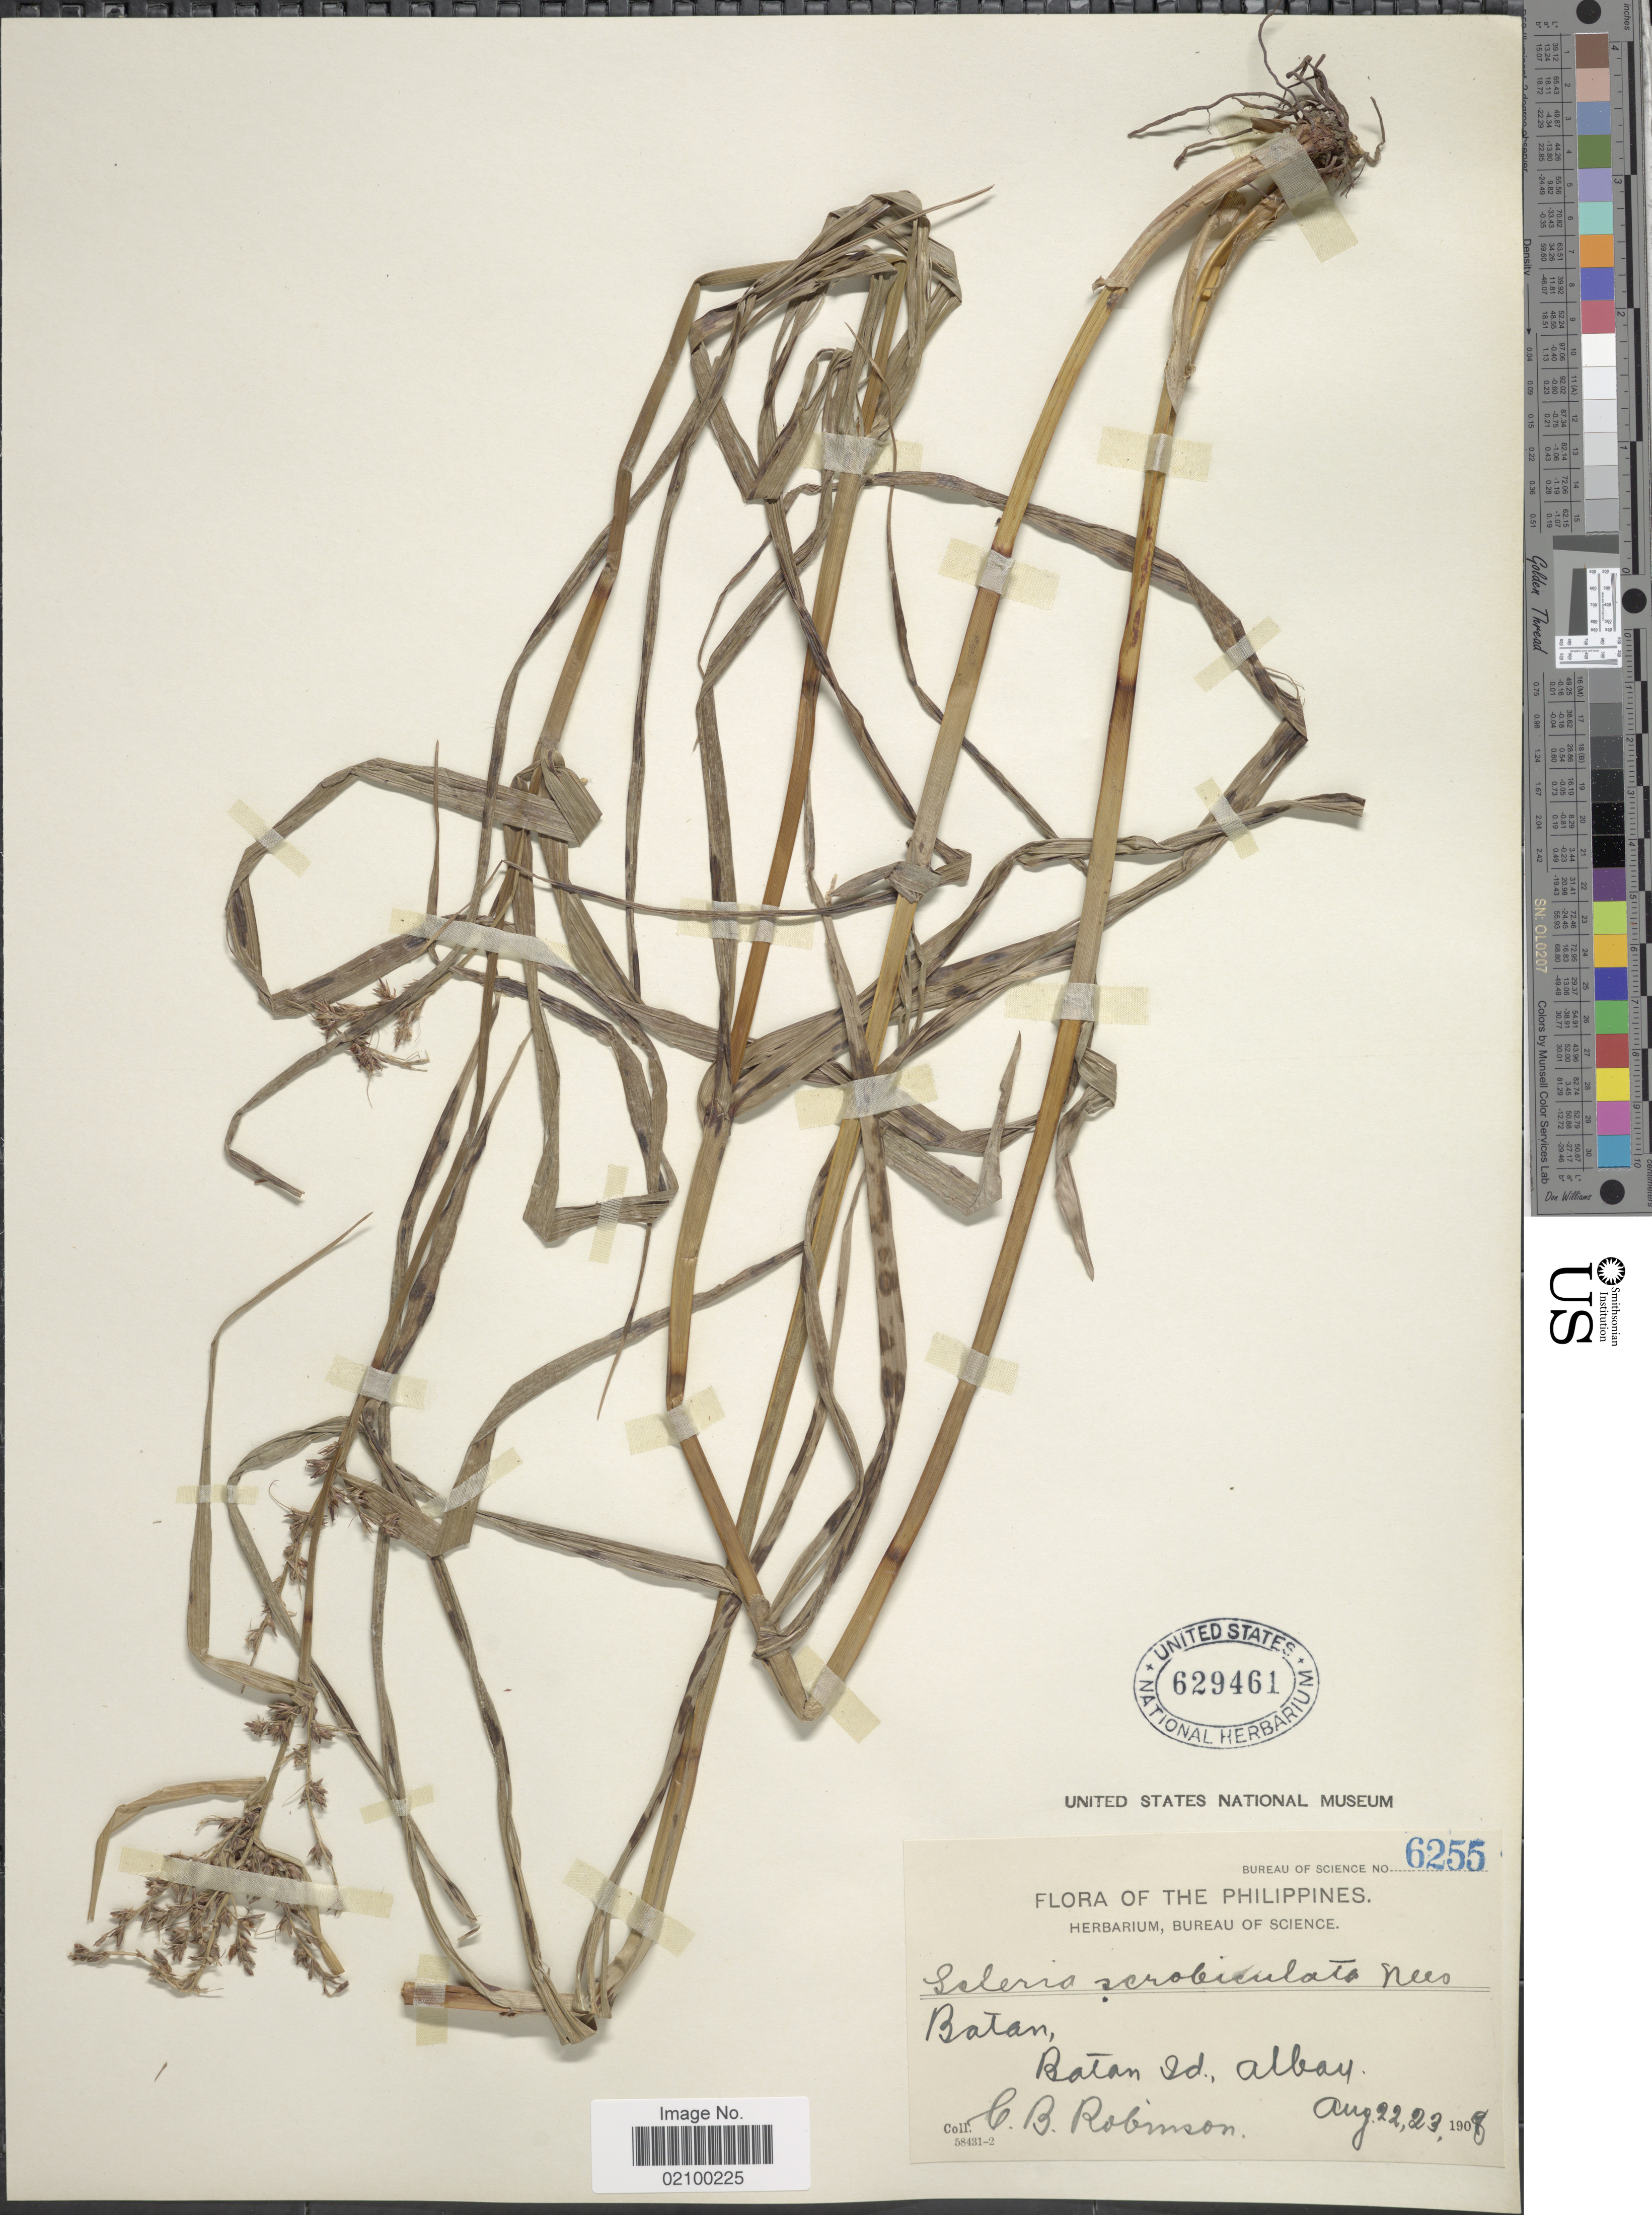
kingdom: Plantae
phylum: Tracheophyta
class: Liliopsida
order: Poales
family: Cyperaceae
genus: Scleria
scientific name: Scleria scrobiculata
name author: Nees & Meyen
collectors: C. Robinson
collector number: Bureau of Science 6255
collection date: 1908-08-22/1908-08-23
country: Philippines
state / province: Cagayan Valley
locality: Batan, Batan Id., Albay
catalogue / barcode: US 629461